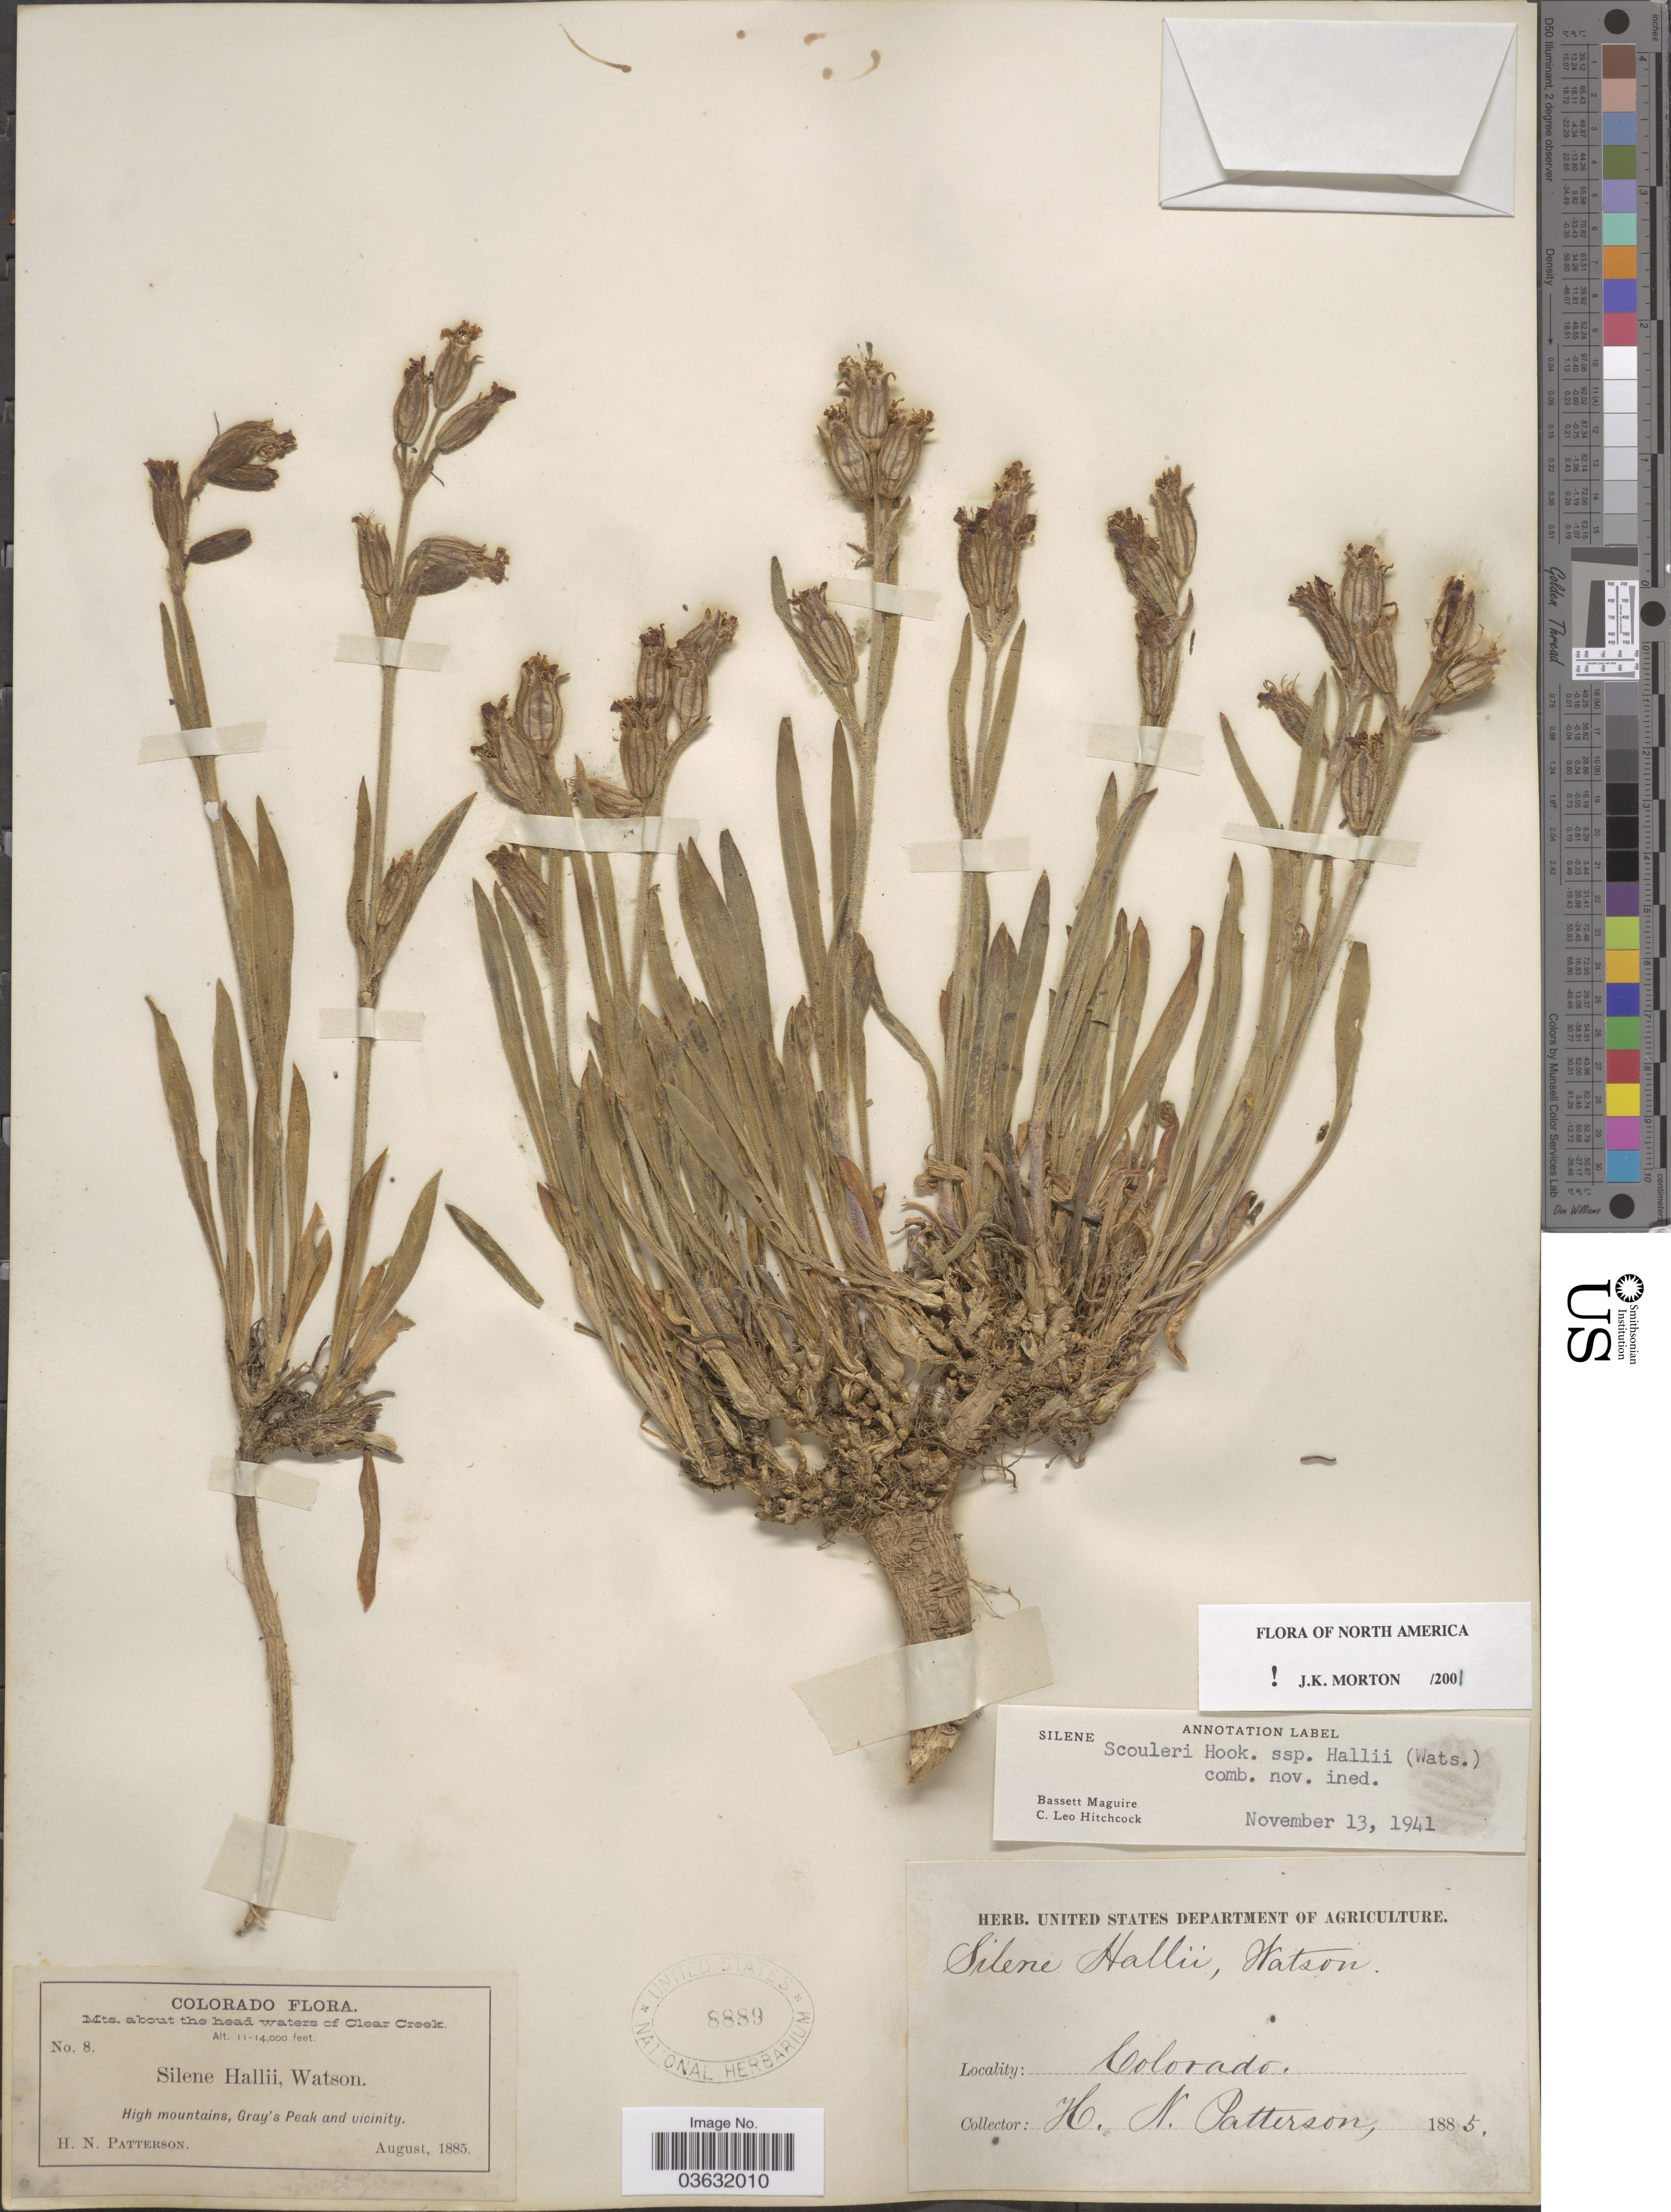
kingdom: Plantae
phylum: Tracheophyta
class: Magnoliopsida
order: Caryophyllales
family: Caryophyllaceae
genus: Silene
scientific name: Silene scouleri subsp. hallii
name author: (S. Watson) C.L. Hitchc. & Maguire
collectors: H. N. Patterson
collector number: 8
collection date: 1885-08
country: United States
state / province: Colorado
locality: Mts. about the head waters of Clear Creek. High mountains, Gray's Peak and vicinity.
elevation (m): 3353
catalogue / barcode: US 8889